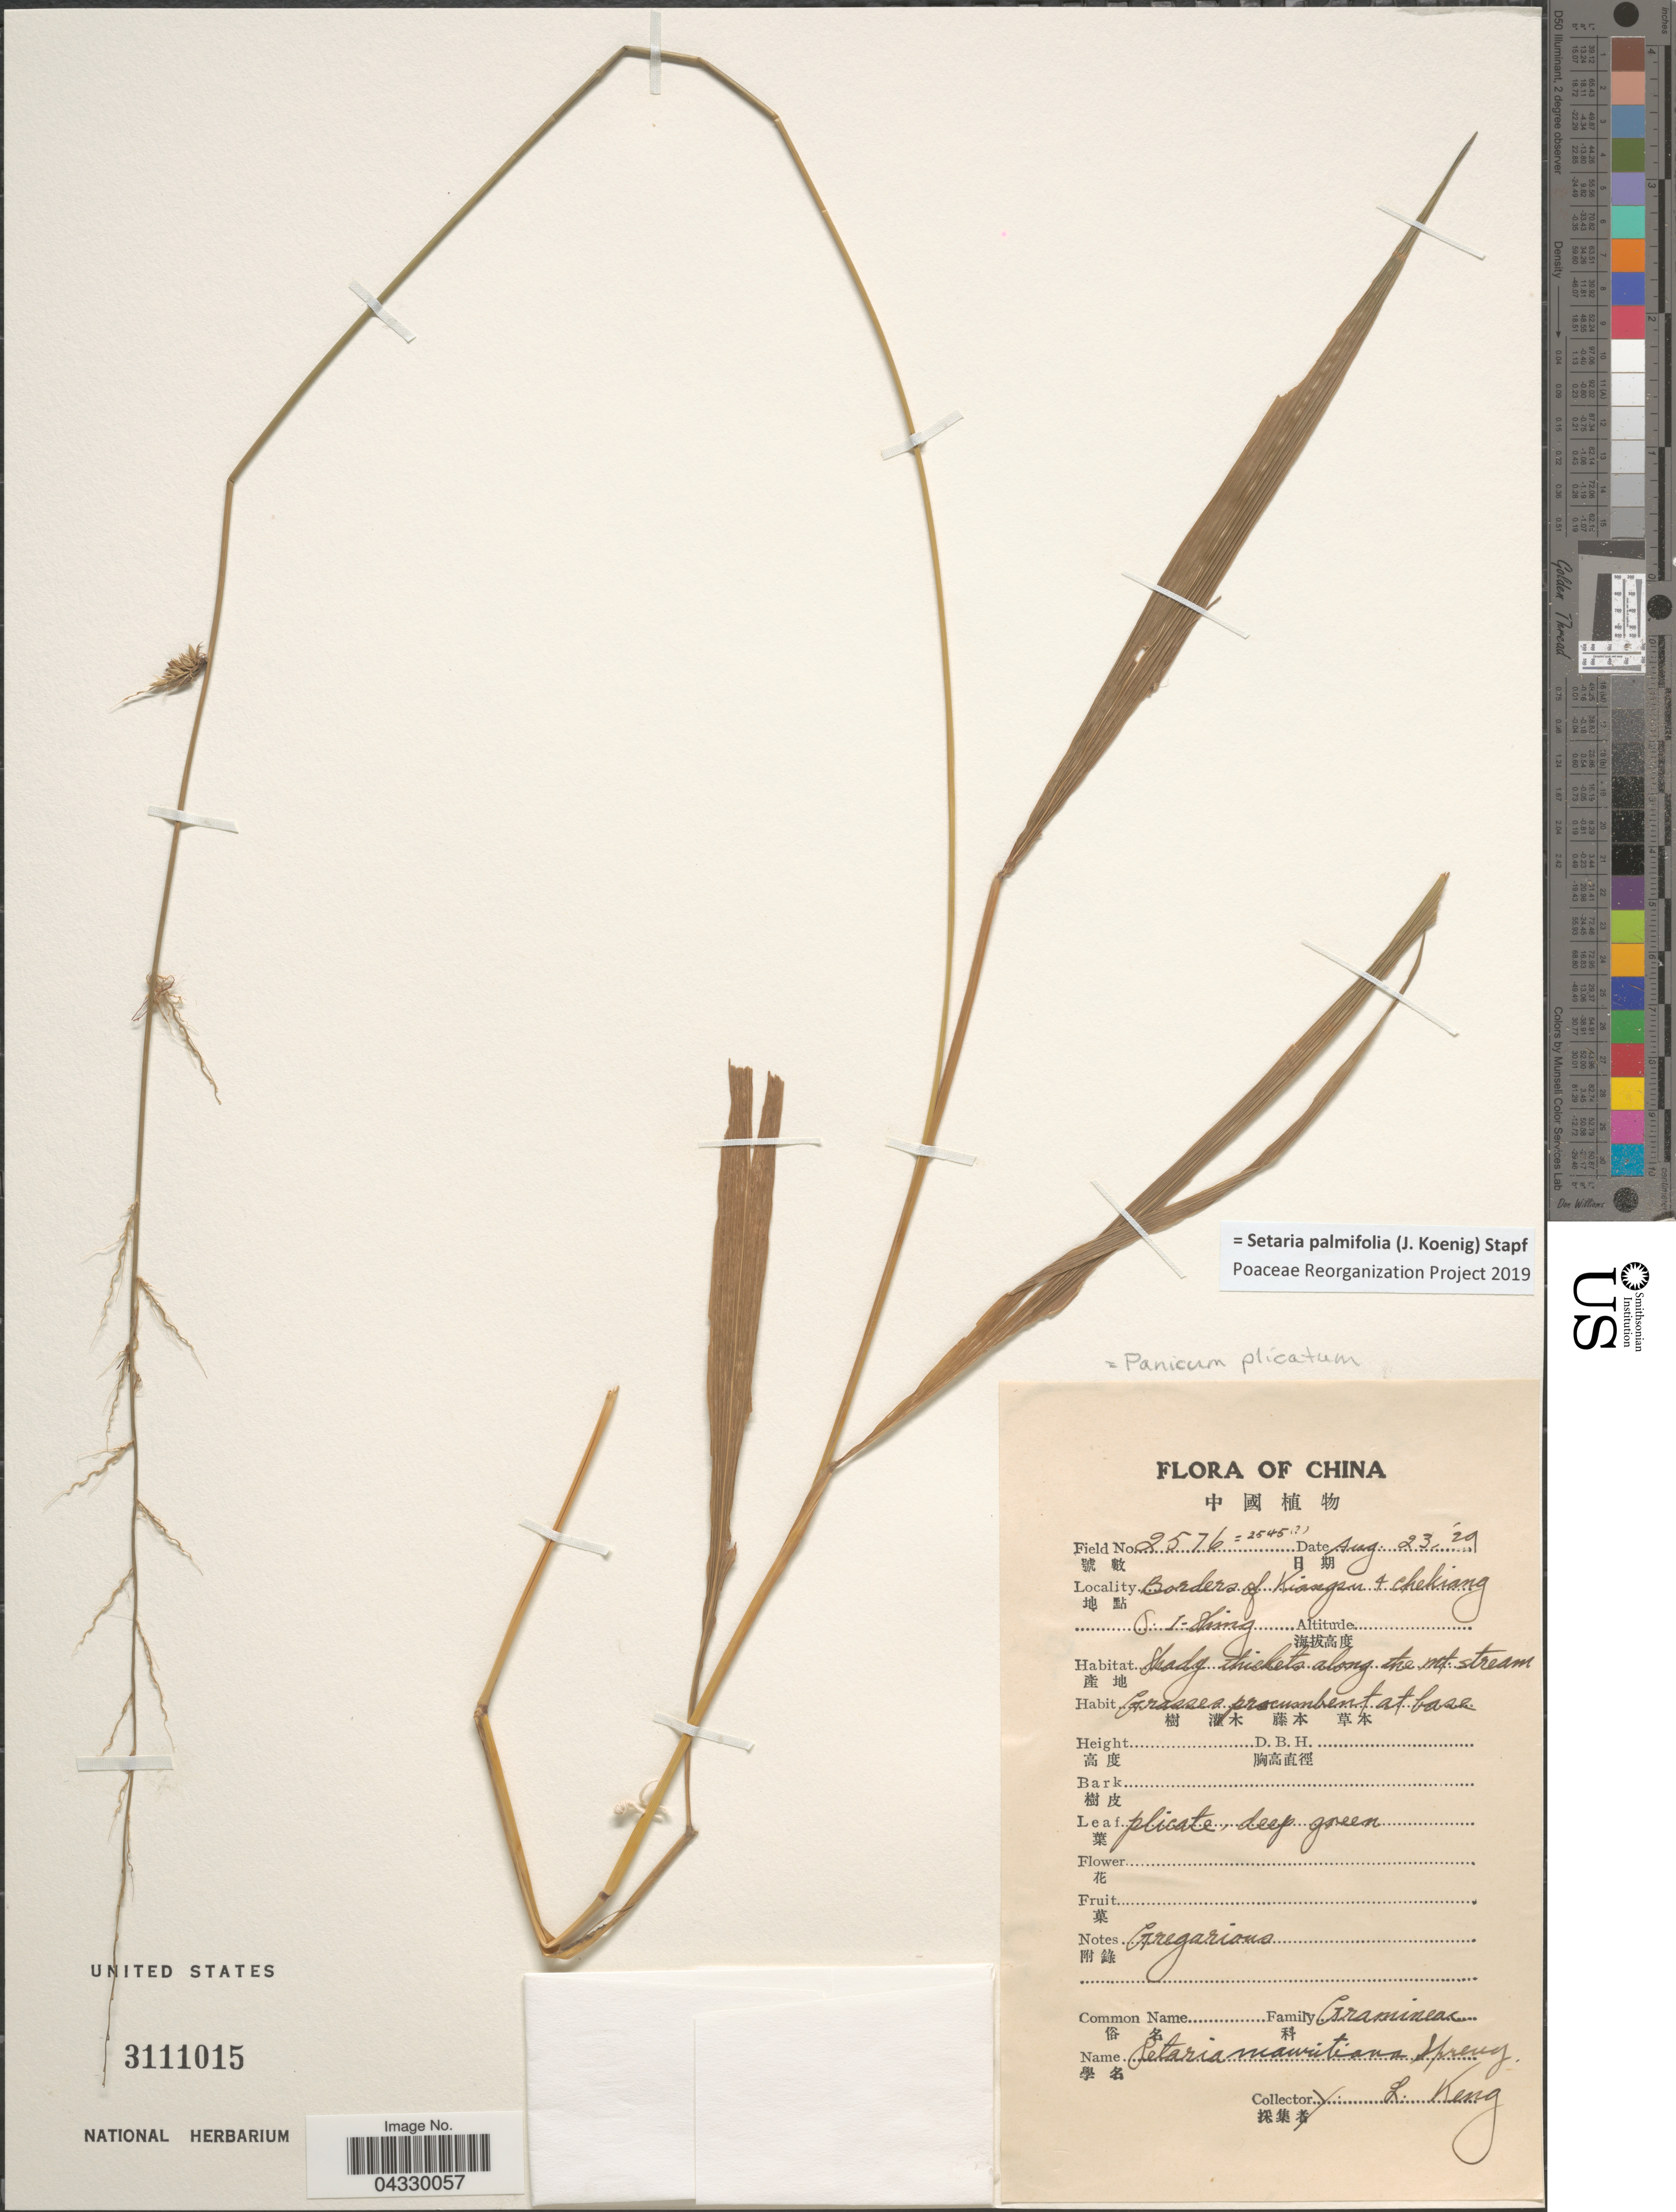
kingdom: Plantae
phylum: Tracheophyta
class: Liliopsida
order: Poales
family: Poaceae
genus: Setaria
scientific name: Setaria palmifolia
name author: (J. Koenig) Stapf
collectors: Y. King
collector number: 2576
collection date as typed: Transcribed d/m/y: 23/8/29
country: China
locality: Borders of Kiangsu & Chekiang. S. I-Shing.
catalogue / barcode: US 3111015